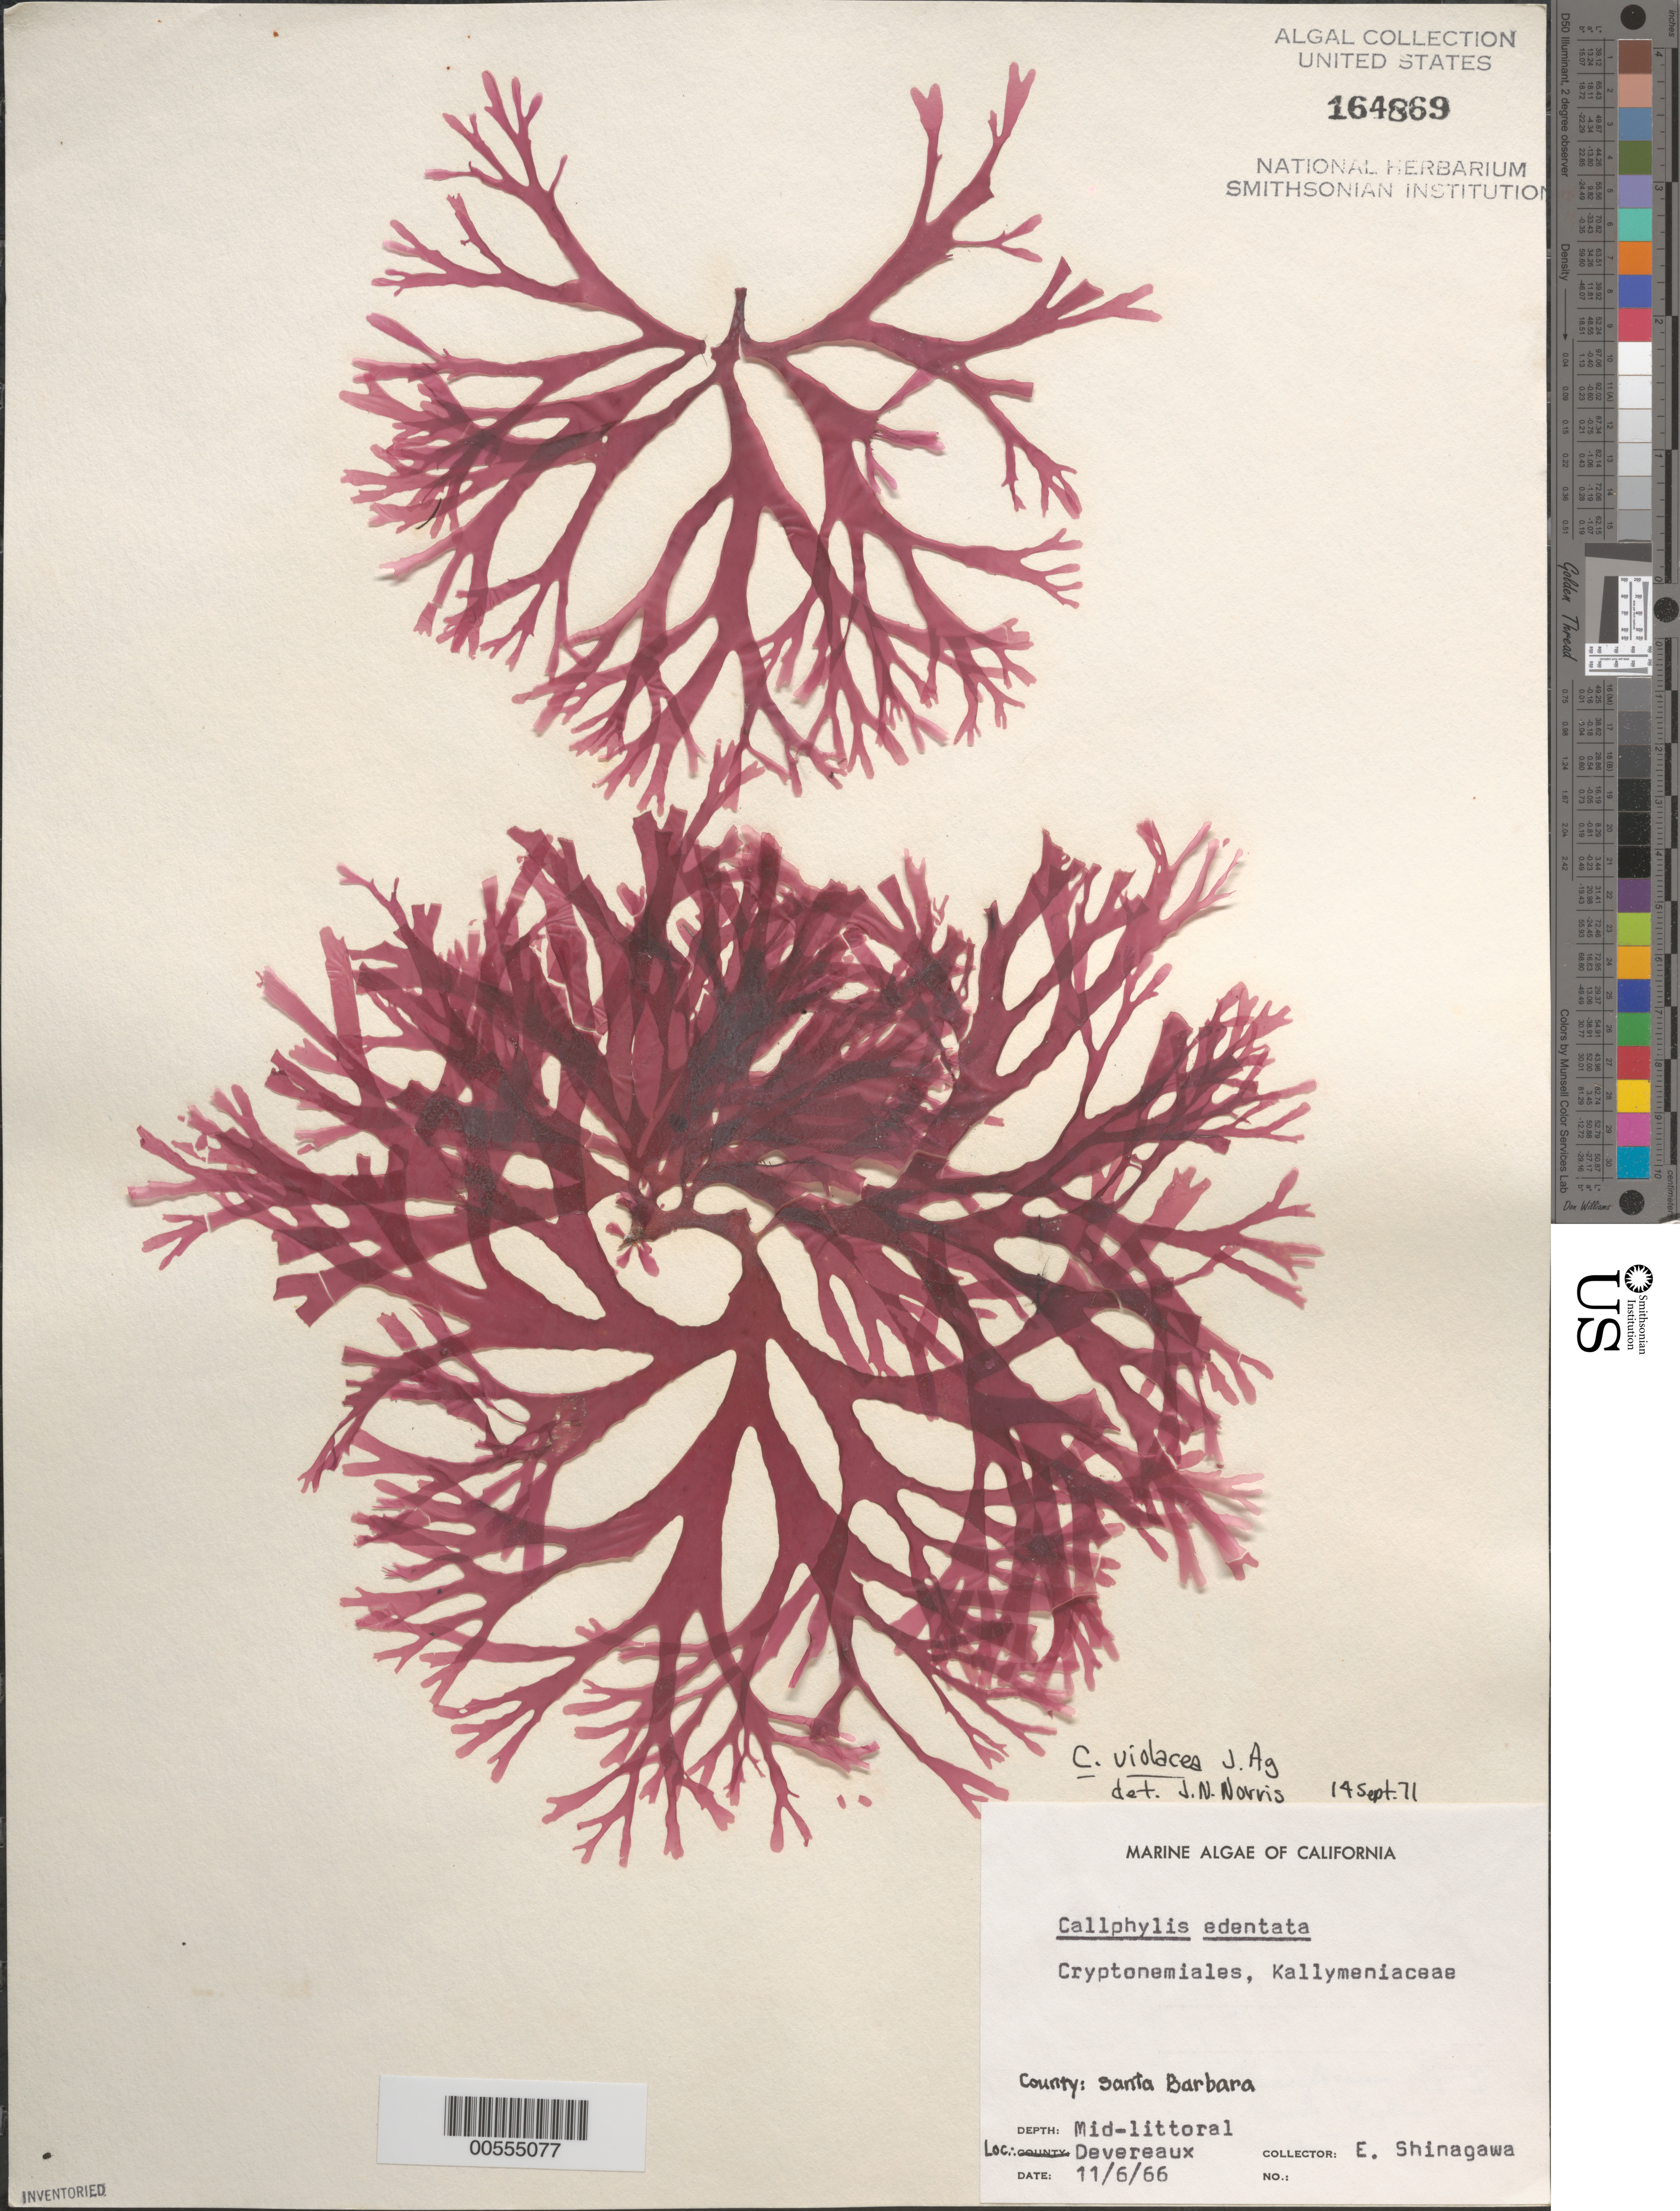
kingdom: Plantae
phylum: Rhodophyta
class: Florideophyceae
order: Gigartinales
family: Kallymeniaceae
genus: Callophyllis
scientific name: Callophyllis violacea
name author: J. Agardh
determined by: Norris, James N.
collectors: E. Shinagawa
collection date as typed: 06 Nov 1966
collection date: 1966-11-06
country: United States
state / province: California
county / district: Santa Barbara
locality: Devereaux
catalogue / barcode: US 164869